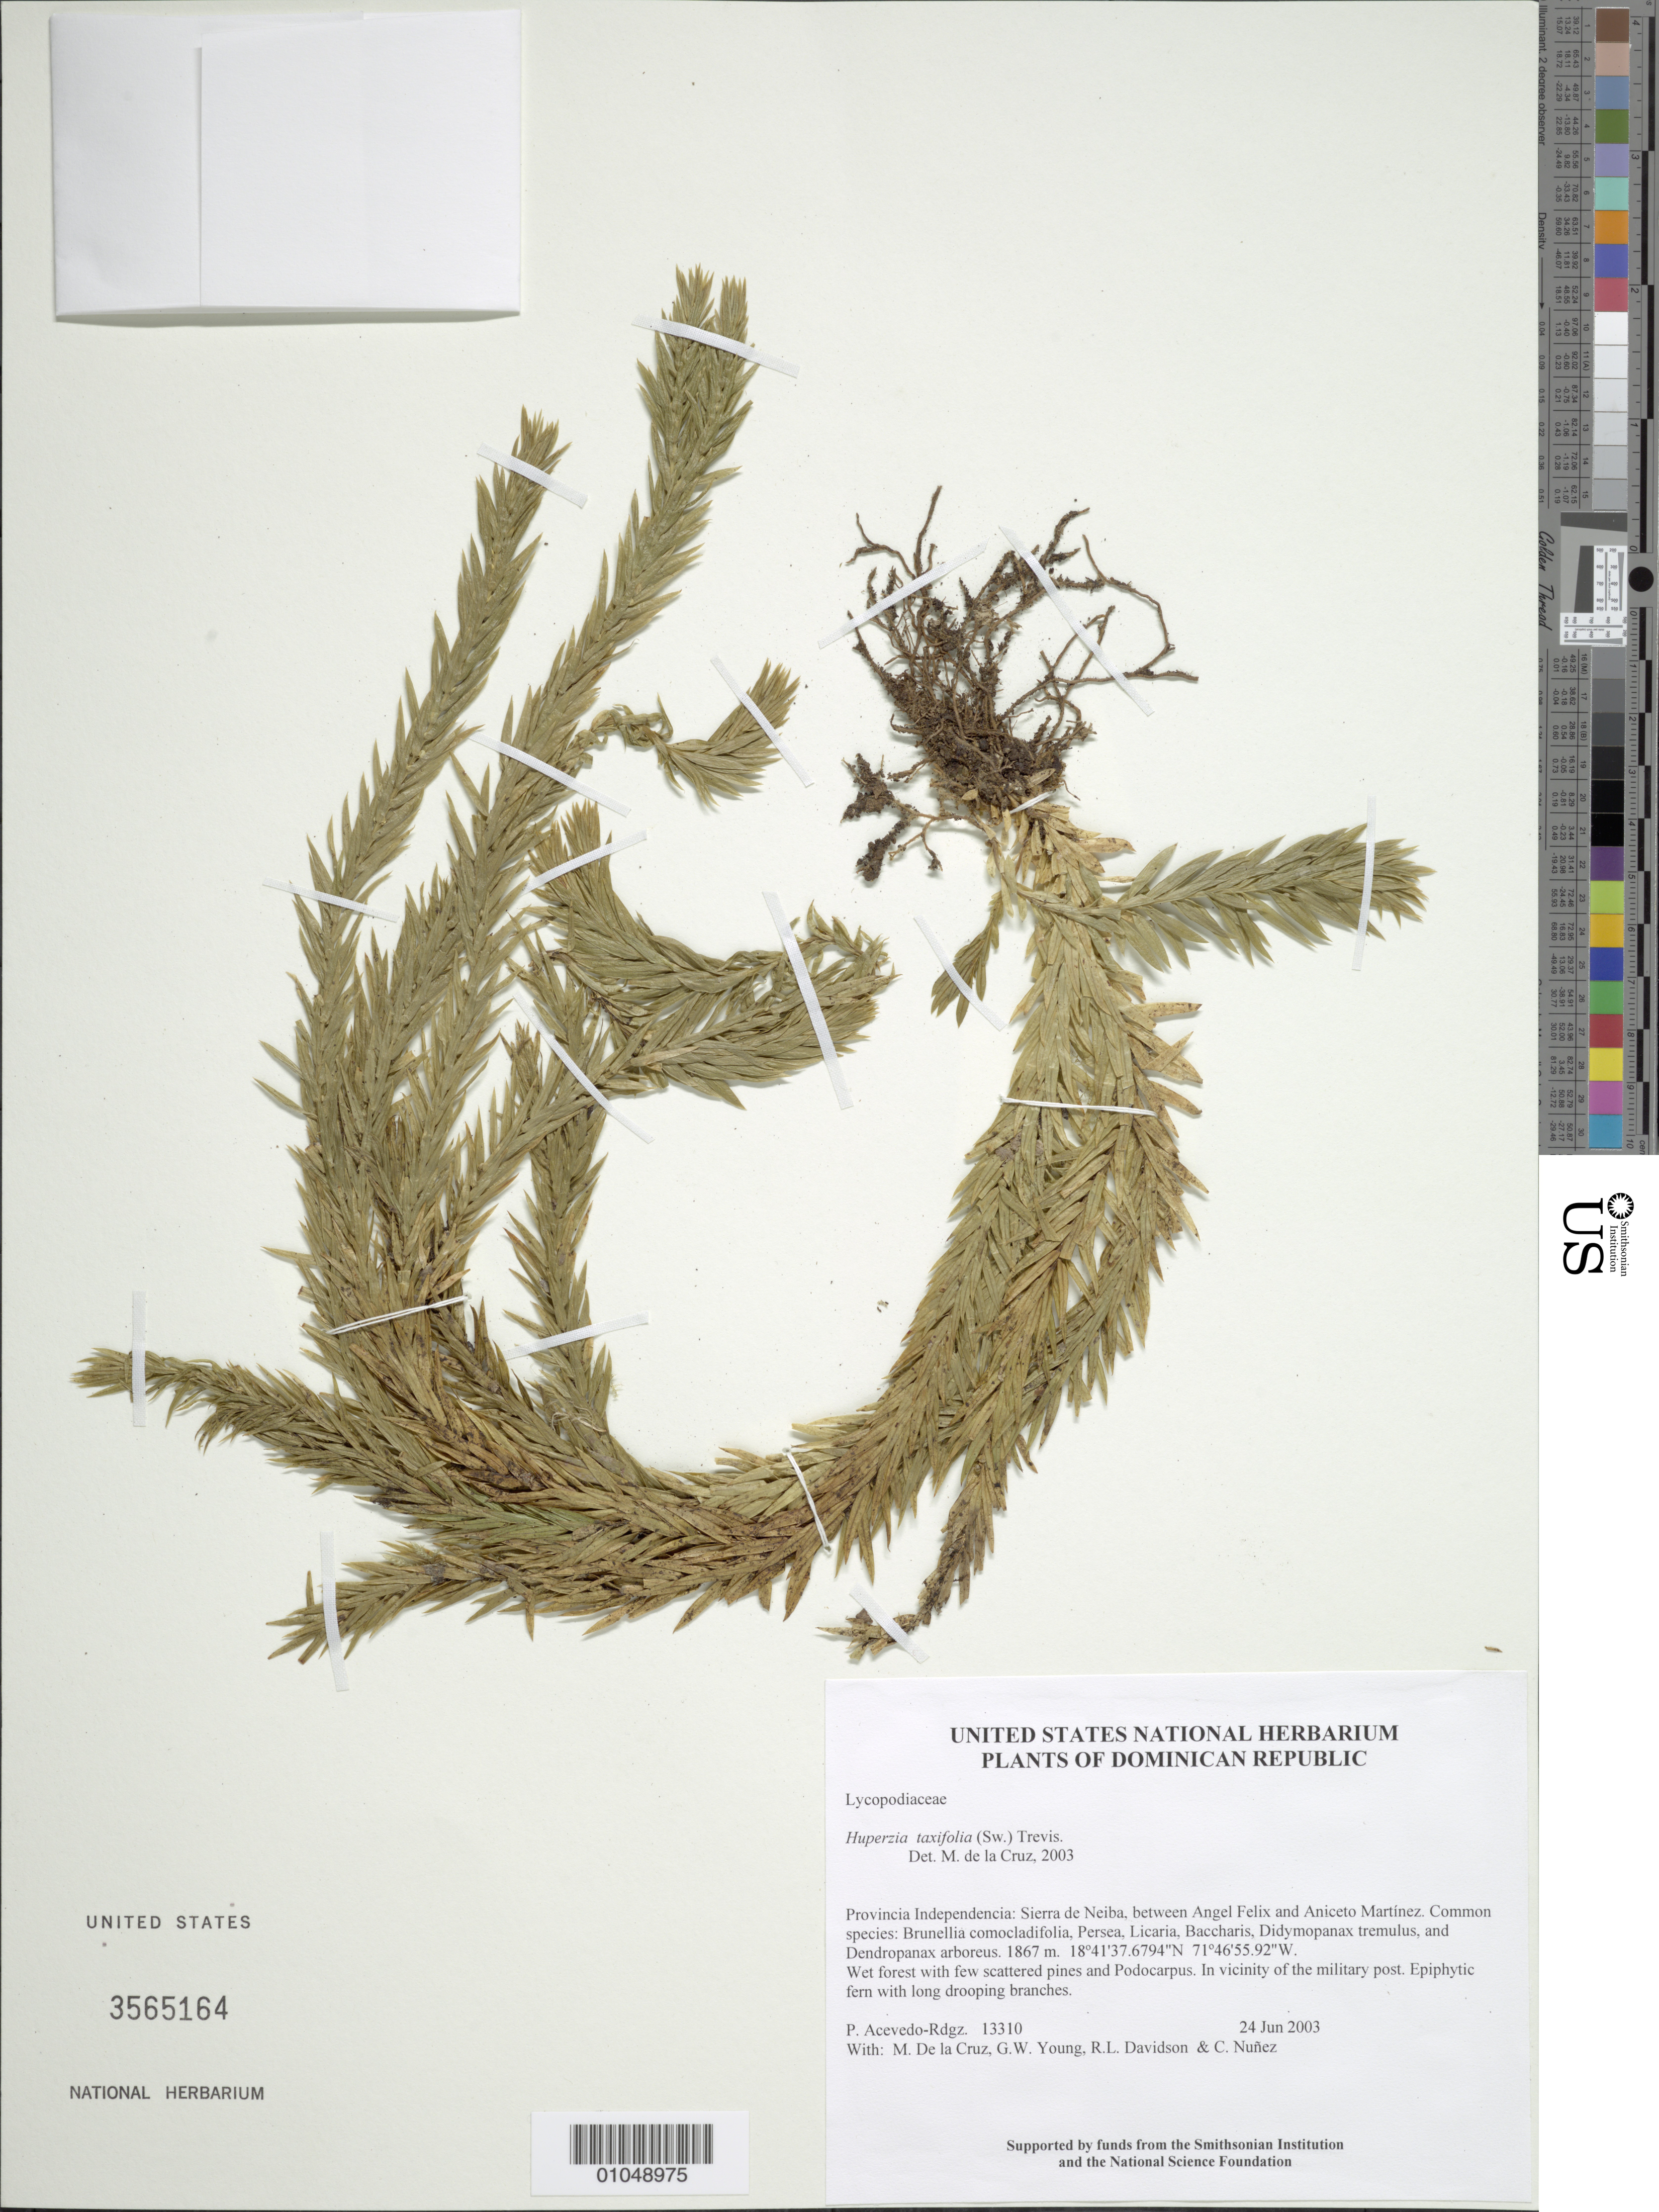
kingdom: Plantae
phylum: Tracheophyta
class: Lycopodiopsida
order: Lycopodiales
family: Lycopodiaceae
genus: Phlegmariurus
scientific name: Phlegmariurus taxifolius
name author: (Sw.) Á. Löve & D. Löve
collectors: P. Acevedo-Rodr., M. de la Cruz, J. Rawlins, G. Young, R. Davidson & C. Nunez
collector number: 13310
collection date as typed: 24 Jun 2003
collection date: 2003-06-24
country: Dominican Republic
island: Hispaniola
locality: Provincia Independencia: Sierra de Neiba, between Angel Felix and Aniceto Martínez. Common species: Brunellia comocladifolia, Persea, Licaria, Baccharis, Didymopanax tremulus, and Dendropanax arboreus.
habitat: Wet forest with few scattered pines and Podocarpus. In vicinity of the military post.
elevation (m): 1867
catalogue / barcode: US 3565164